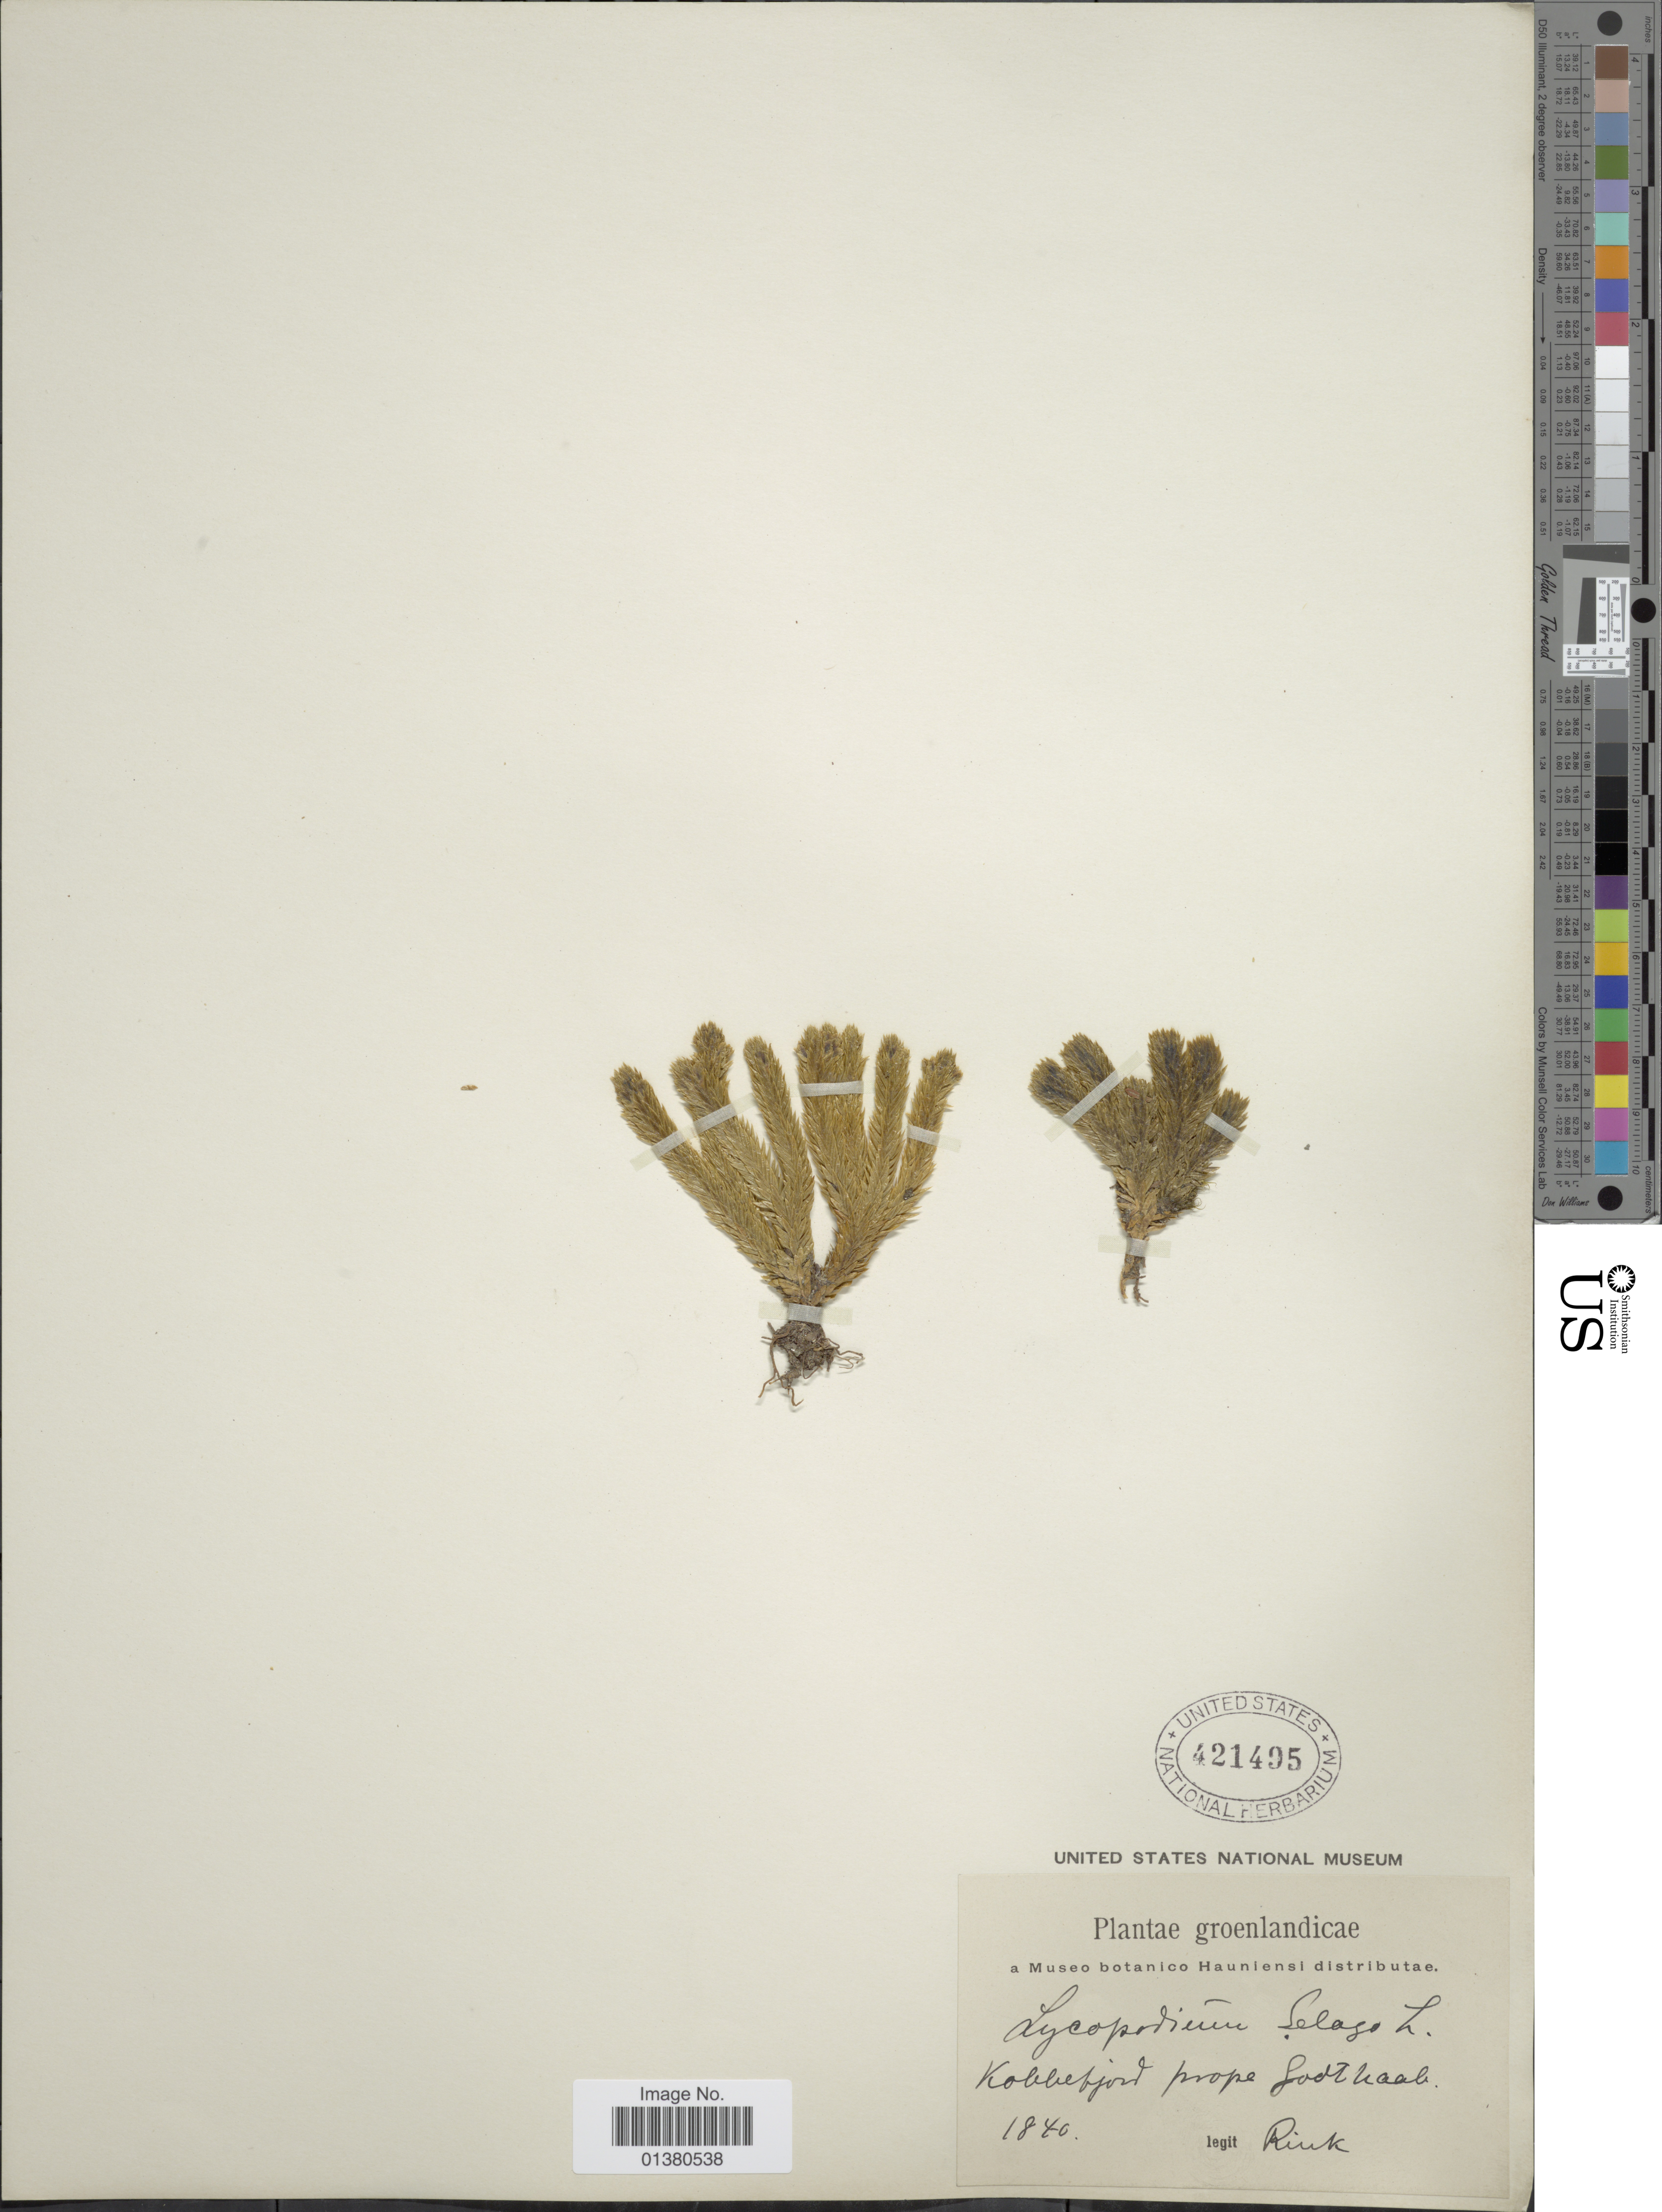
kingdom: Plantae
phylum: Tracheophyta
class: Lycopodiopsida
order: Lycopodiales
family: Lycopodiaceae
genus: Huperzia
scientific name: Huperzia selago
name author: (L.) Bernh. ex Schrank & Mart.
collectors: Rink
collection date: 1840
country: Greenland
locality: Kobbefjord prope Godthaab.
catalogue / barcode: US 421495